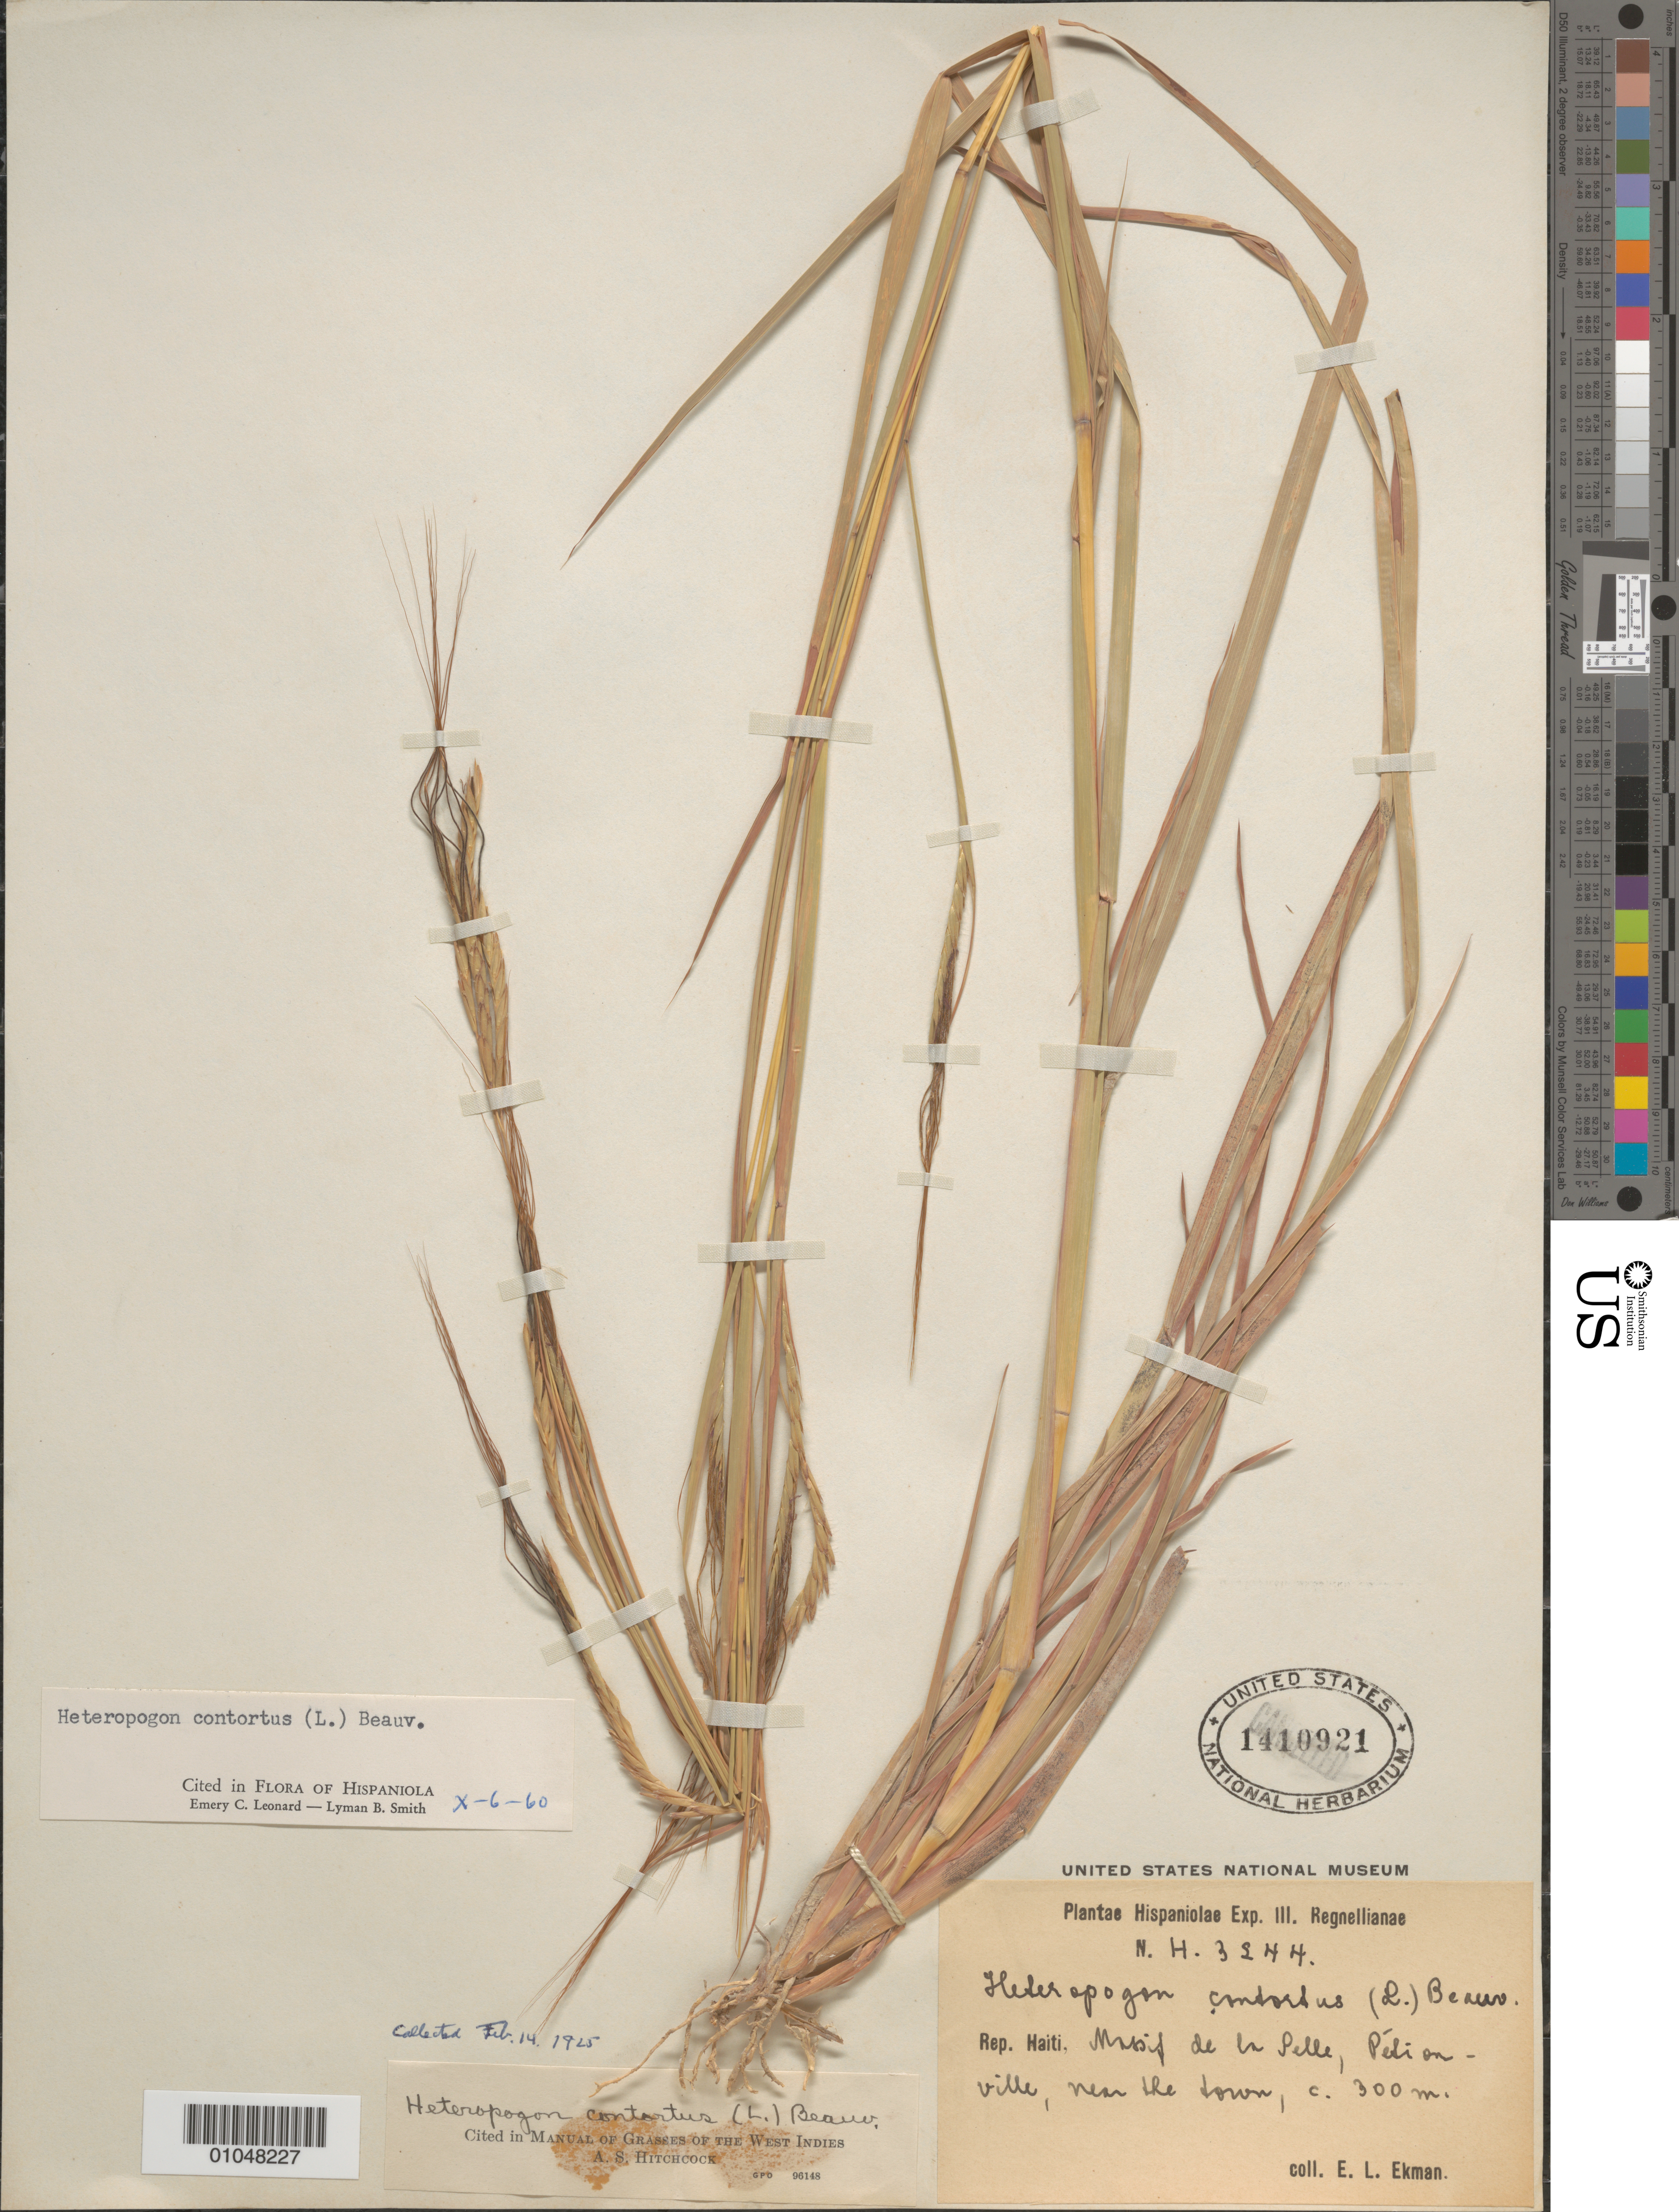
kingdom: Plantae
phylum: Tracheophyta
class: Liliopsida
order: Poales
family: Poaceae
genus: Heteropogon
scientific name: Heteropogon contortus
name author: (L.) P. Beauv. ex Roem. & Schult.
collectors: E. L. Ekman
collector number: H 3244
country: Haiti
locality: Massif de la Pelle, Petionville, near the town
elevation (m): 300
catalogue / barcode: US 1410921